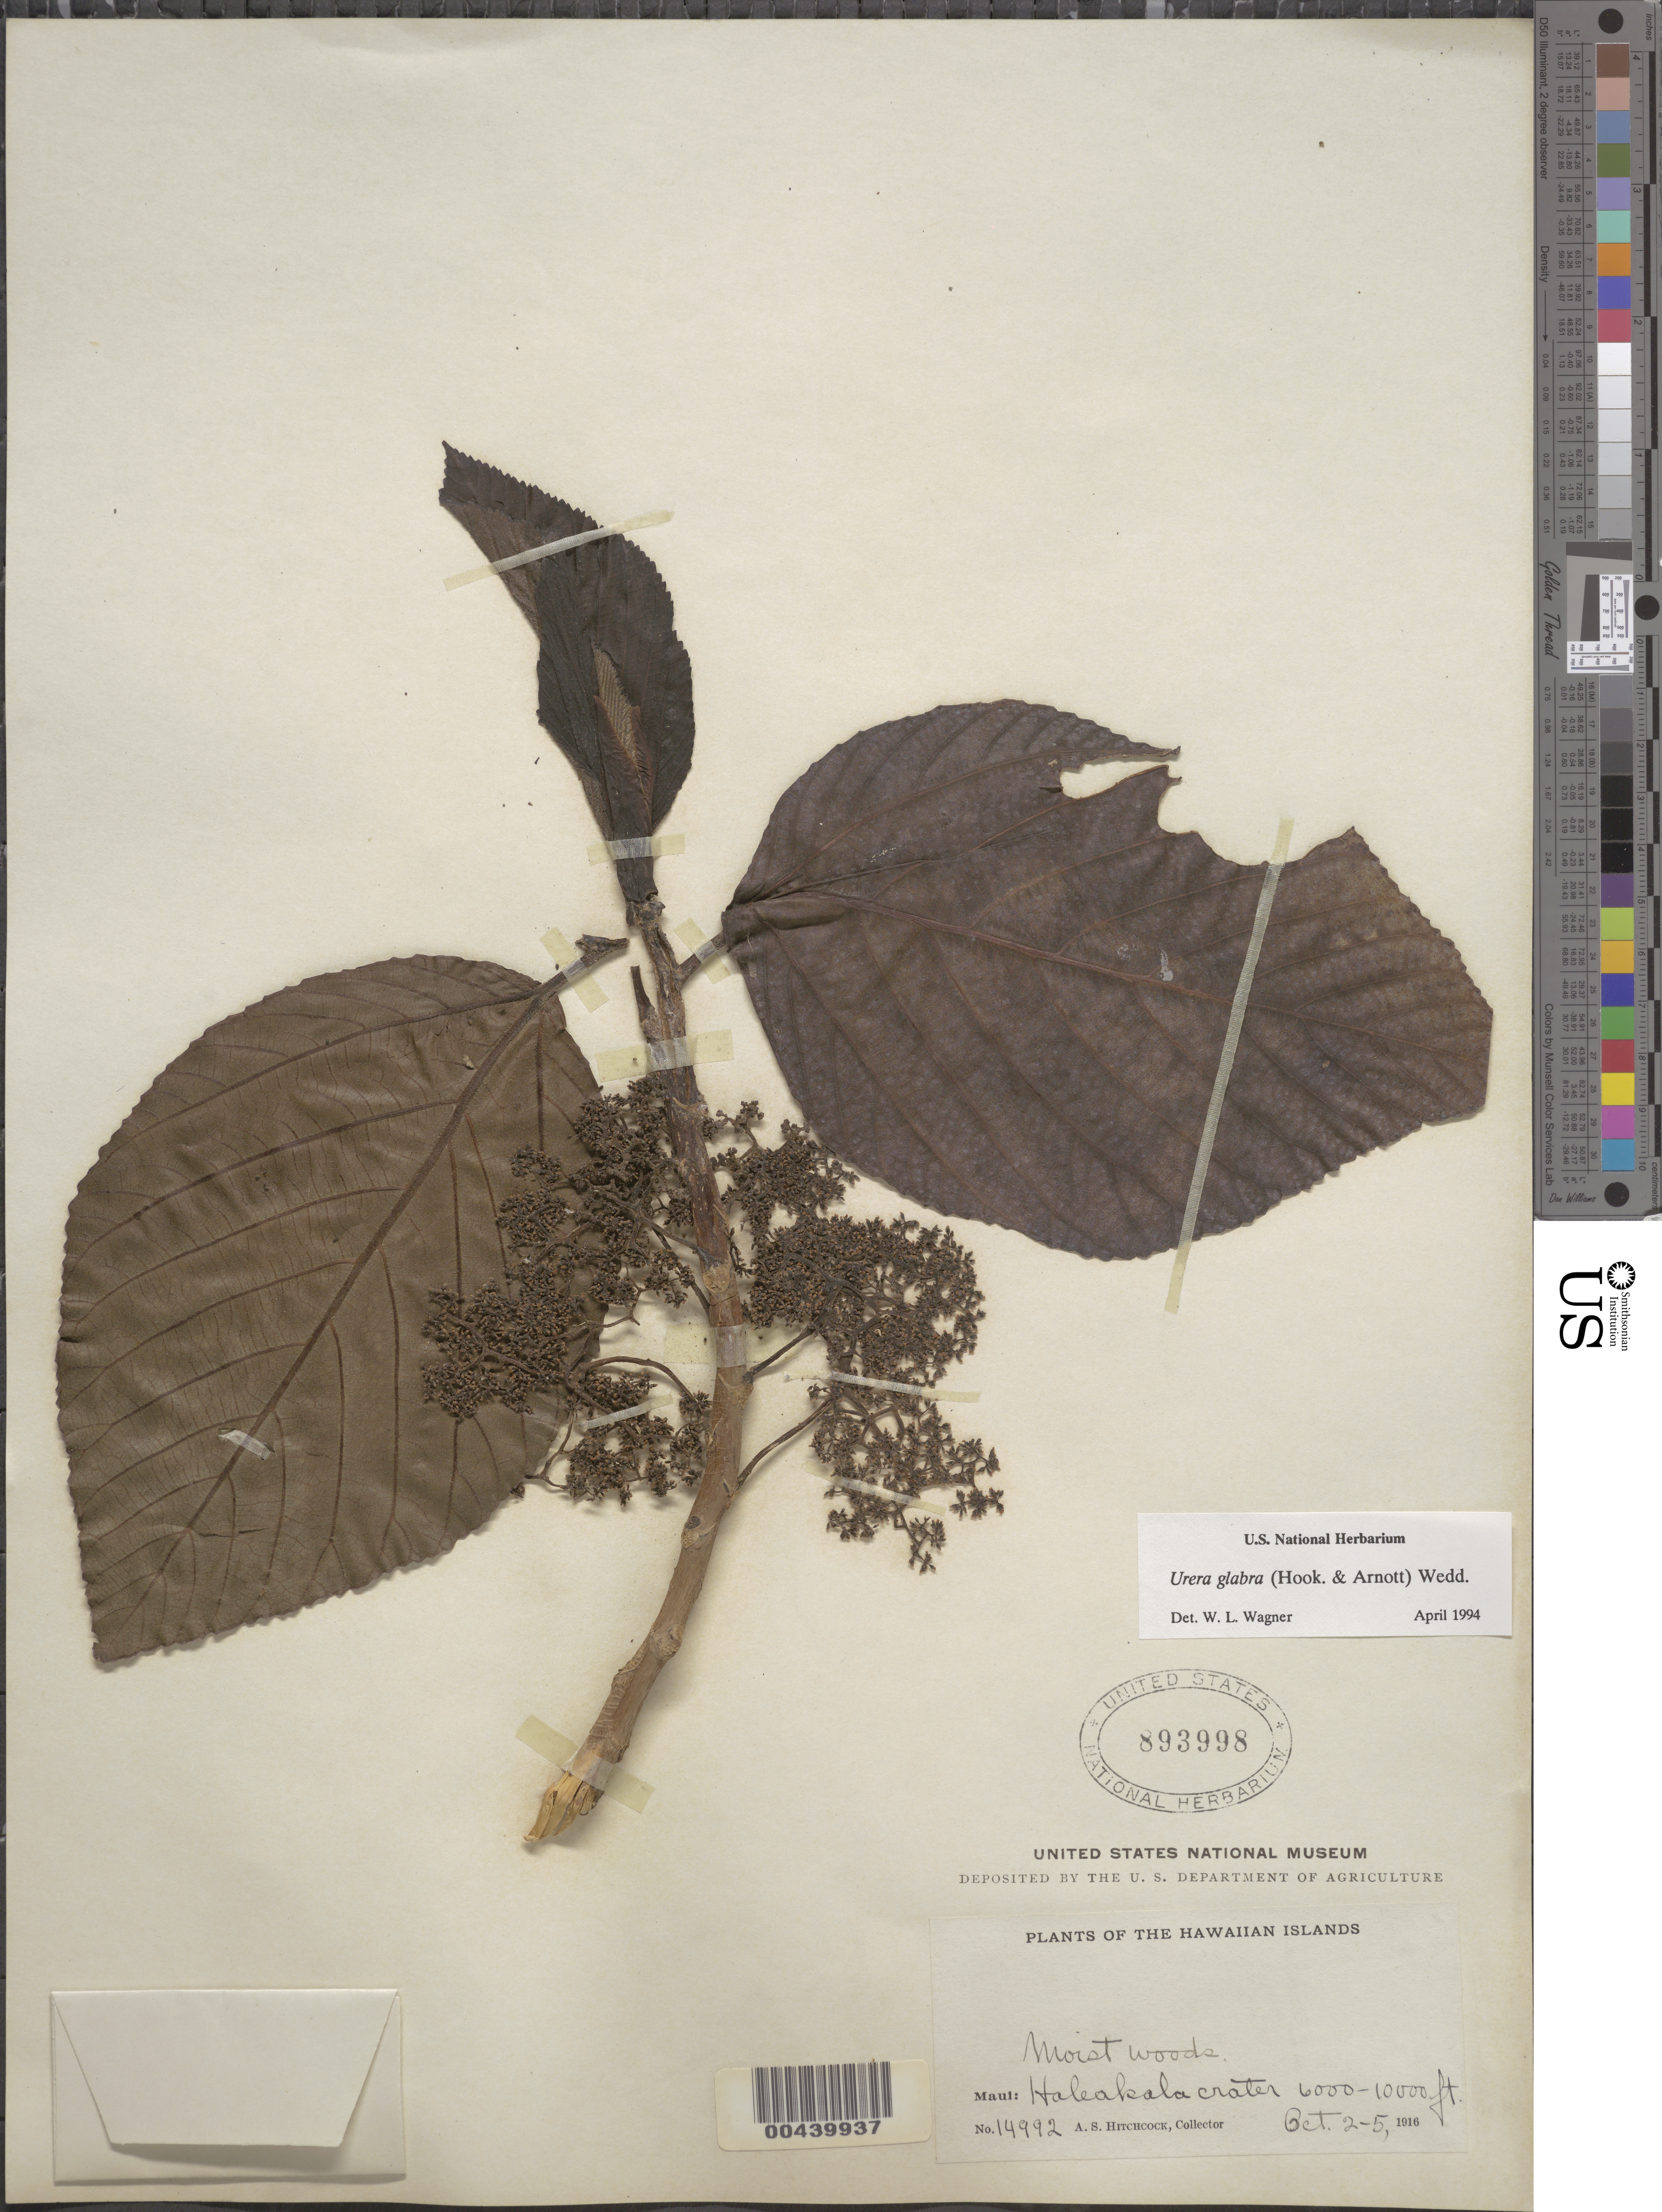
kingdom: Plantae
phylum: Tracheophyta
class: Magnoliopsida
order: Rosales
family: Urticaceae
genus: Touchardia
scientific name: Touchardia oahuensis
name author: T. Wells & A. K. Monro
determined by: Wagner, W. L., (BOT), Smithsonian Institution - National Museum of Natural History (UNITED STATES)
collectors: A. S. Hitchcock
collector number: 14992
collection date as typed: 2 Oct 1916 to 5 Oct 1916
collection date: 1916-10-02/1916-10-05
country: United States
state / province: Hawaii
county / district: Maui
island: Maui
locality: Haleakala Crater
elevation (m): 1829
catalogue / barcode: US 893998